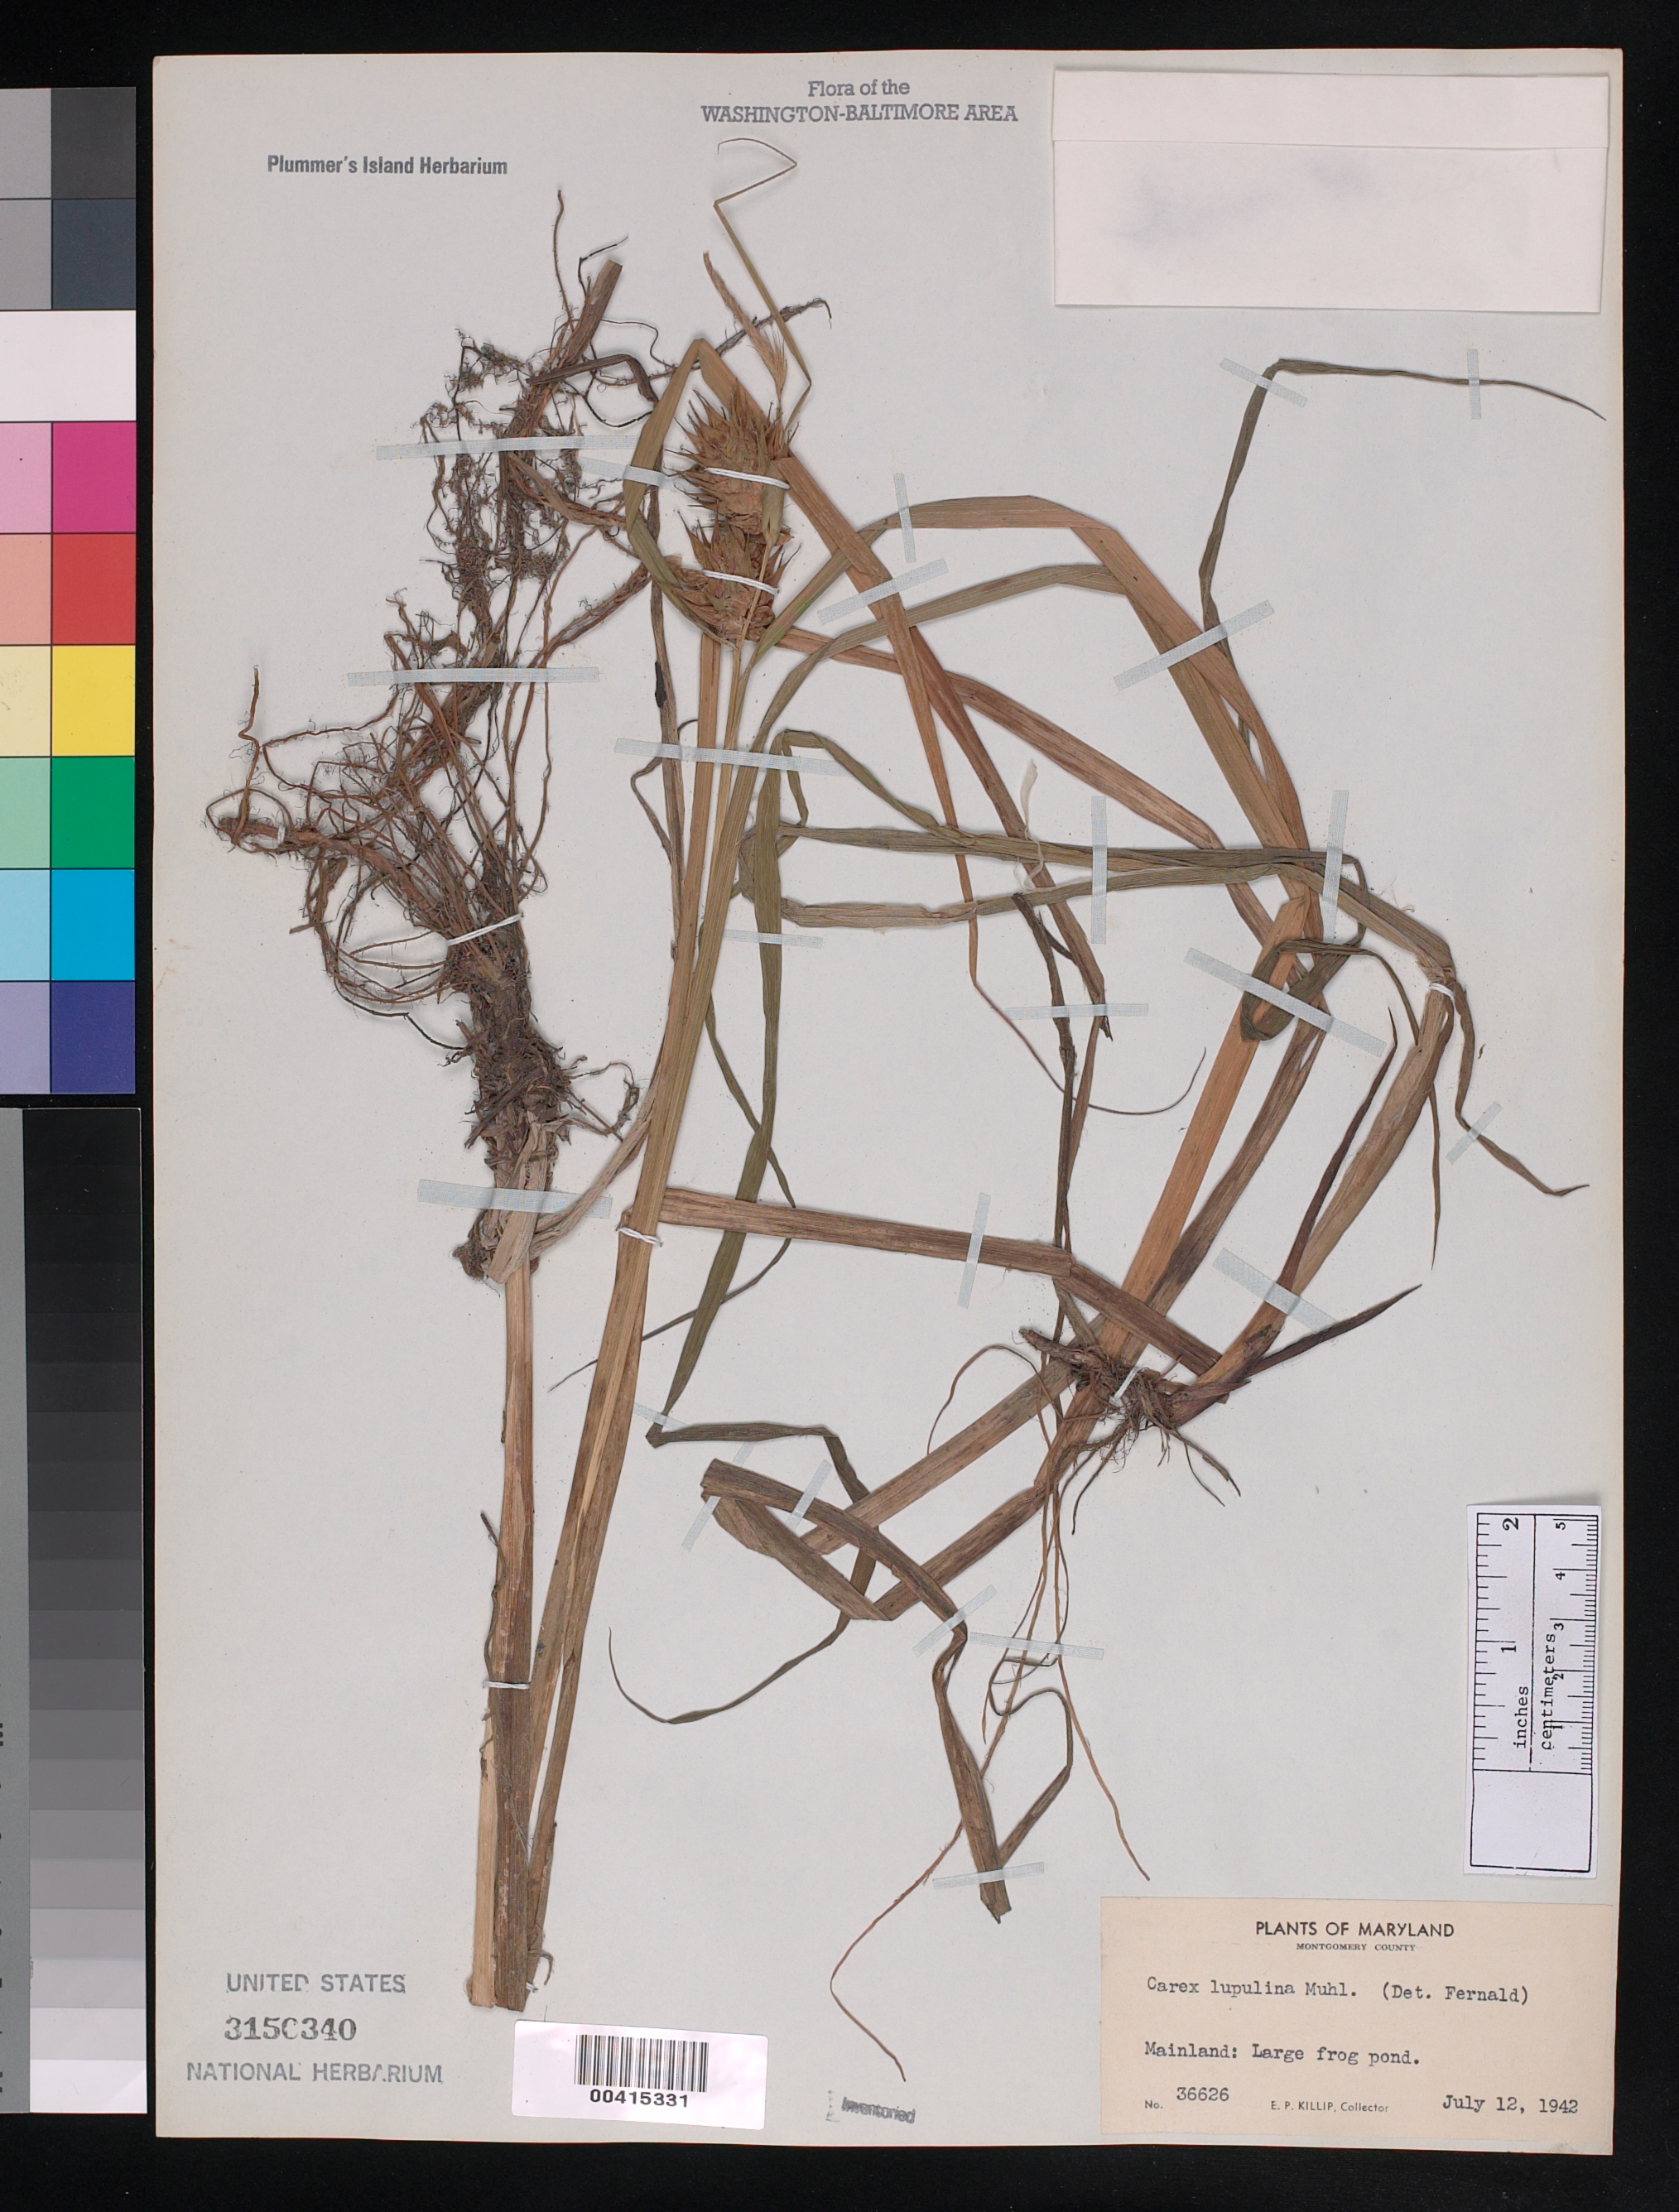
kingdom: Plantae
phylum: Tracheophyta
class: Liliopsida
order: Poales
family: Cyperaceae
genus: Carex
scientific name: Carex lupulina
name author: Muhl. ex Willd.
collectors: E. P. Killip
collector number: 36626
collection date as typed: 12 Jul 1942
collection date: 1942-07-12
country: United States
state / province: Maryland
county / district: Montgomery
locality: Plummer's Island; mainland, large frog pond Plummers Island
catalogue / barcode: US 3150340